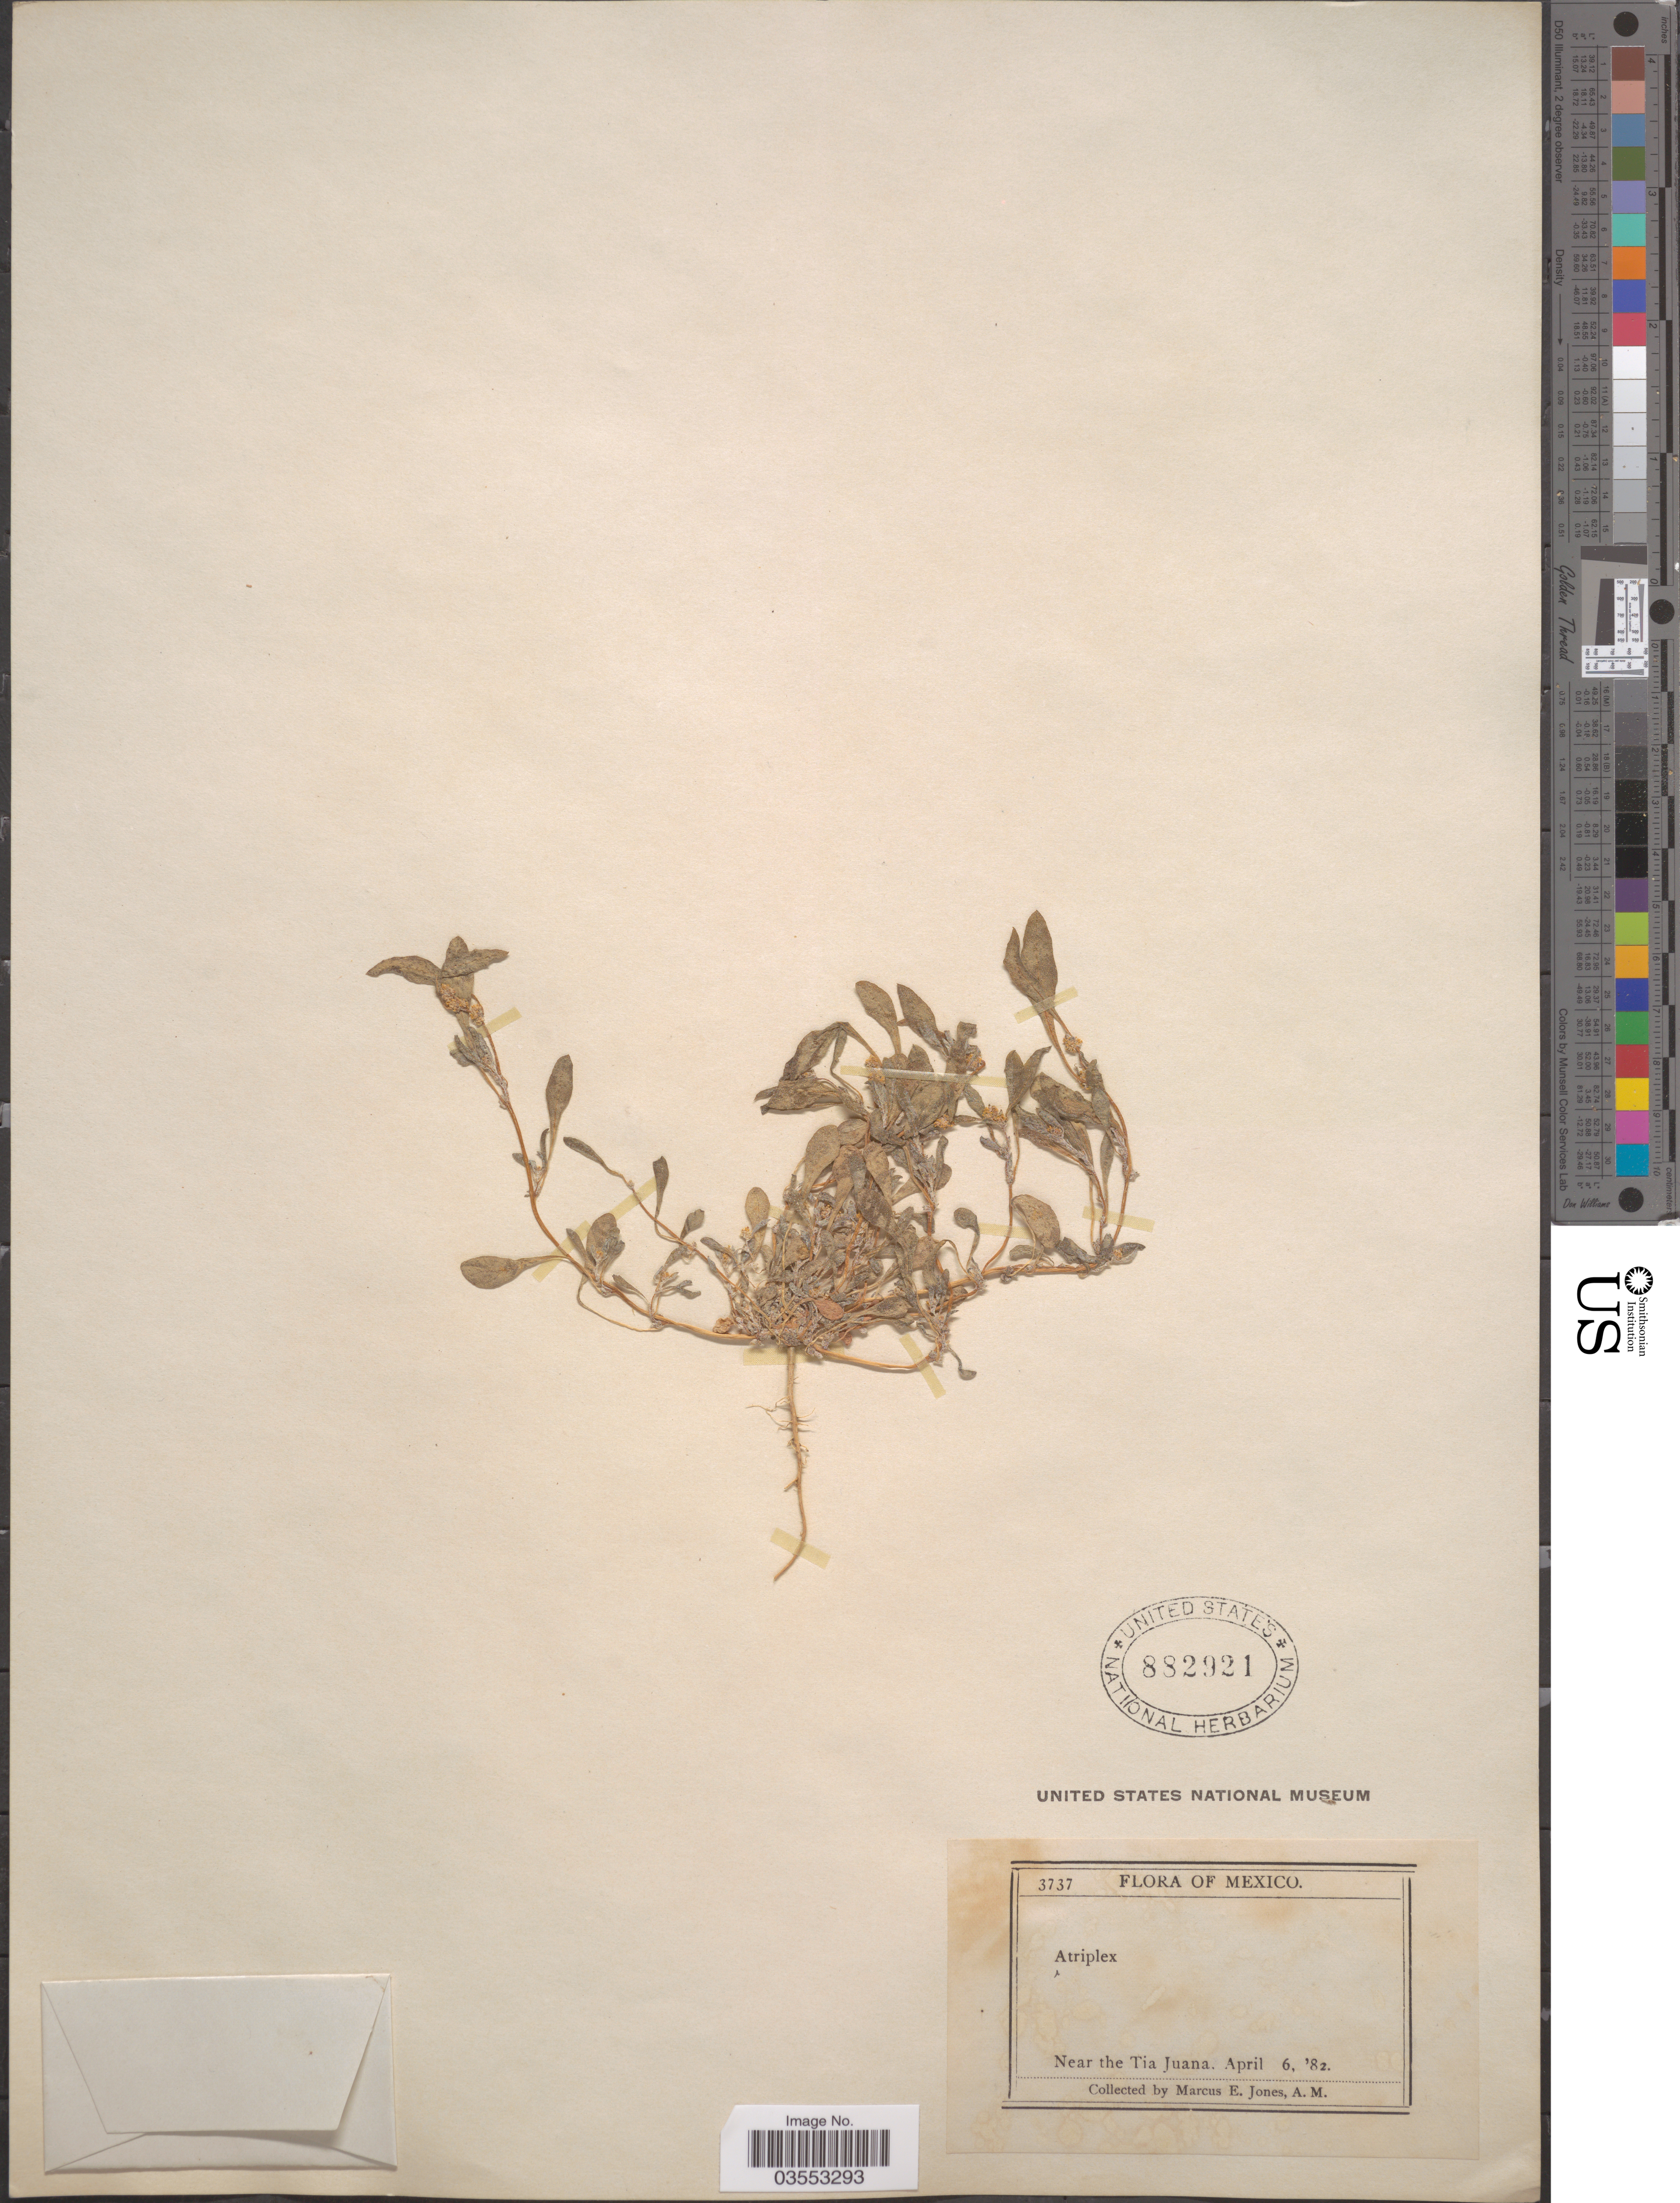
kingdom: Plantae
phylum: Tracheophyta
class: Magnoliopsida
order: Caryophyllales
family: Amaranthaceae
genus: Atriplex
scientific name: Atriplex coulteri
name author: (Moq.) D. Dietr.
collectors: M. E. Jones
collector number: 3737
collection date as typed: Transcribed d/m/y: 6/4/82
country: Mexico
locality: Near the Tia Juana.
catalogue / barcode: US 882921